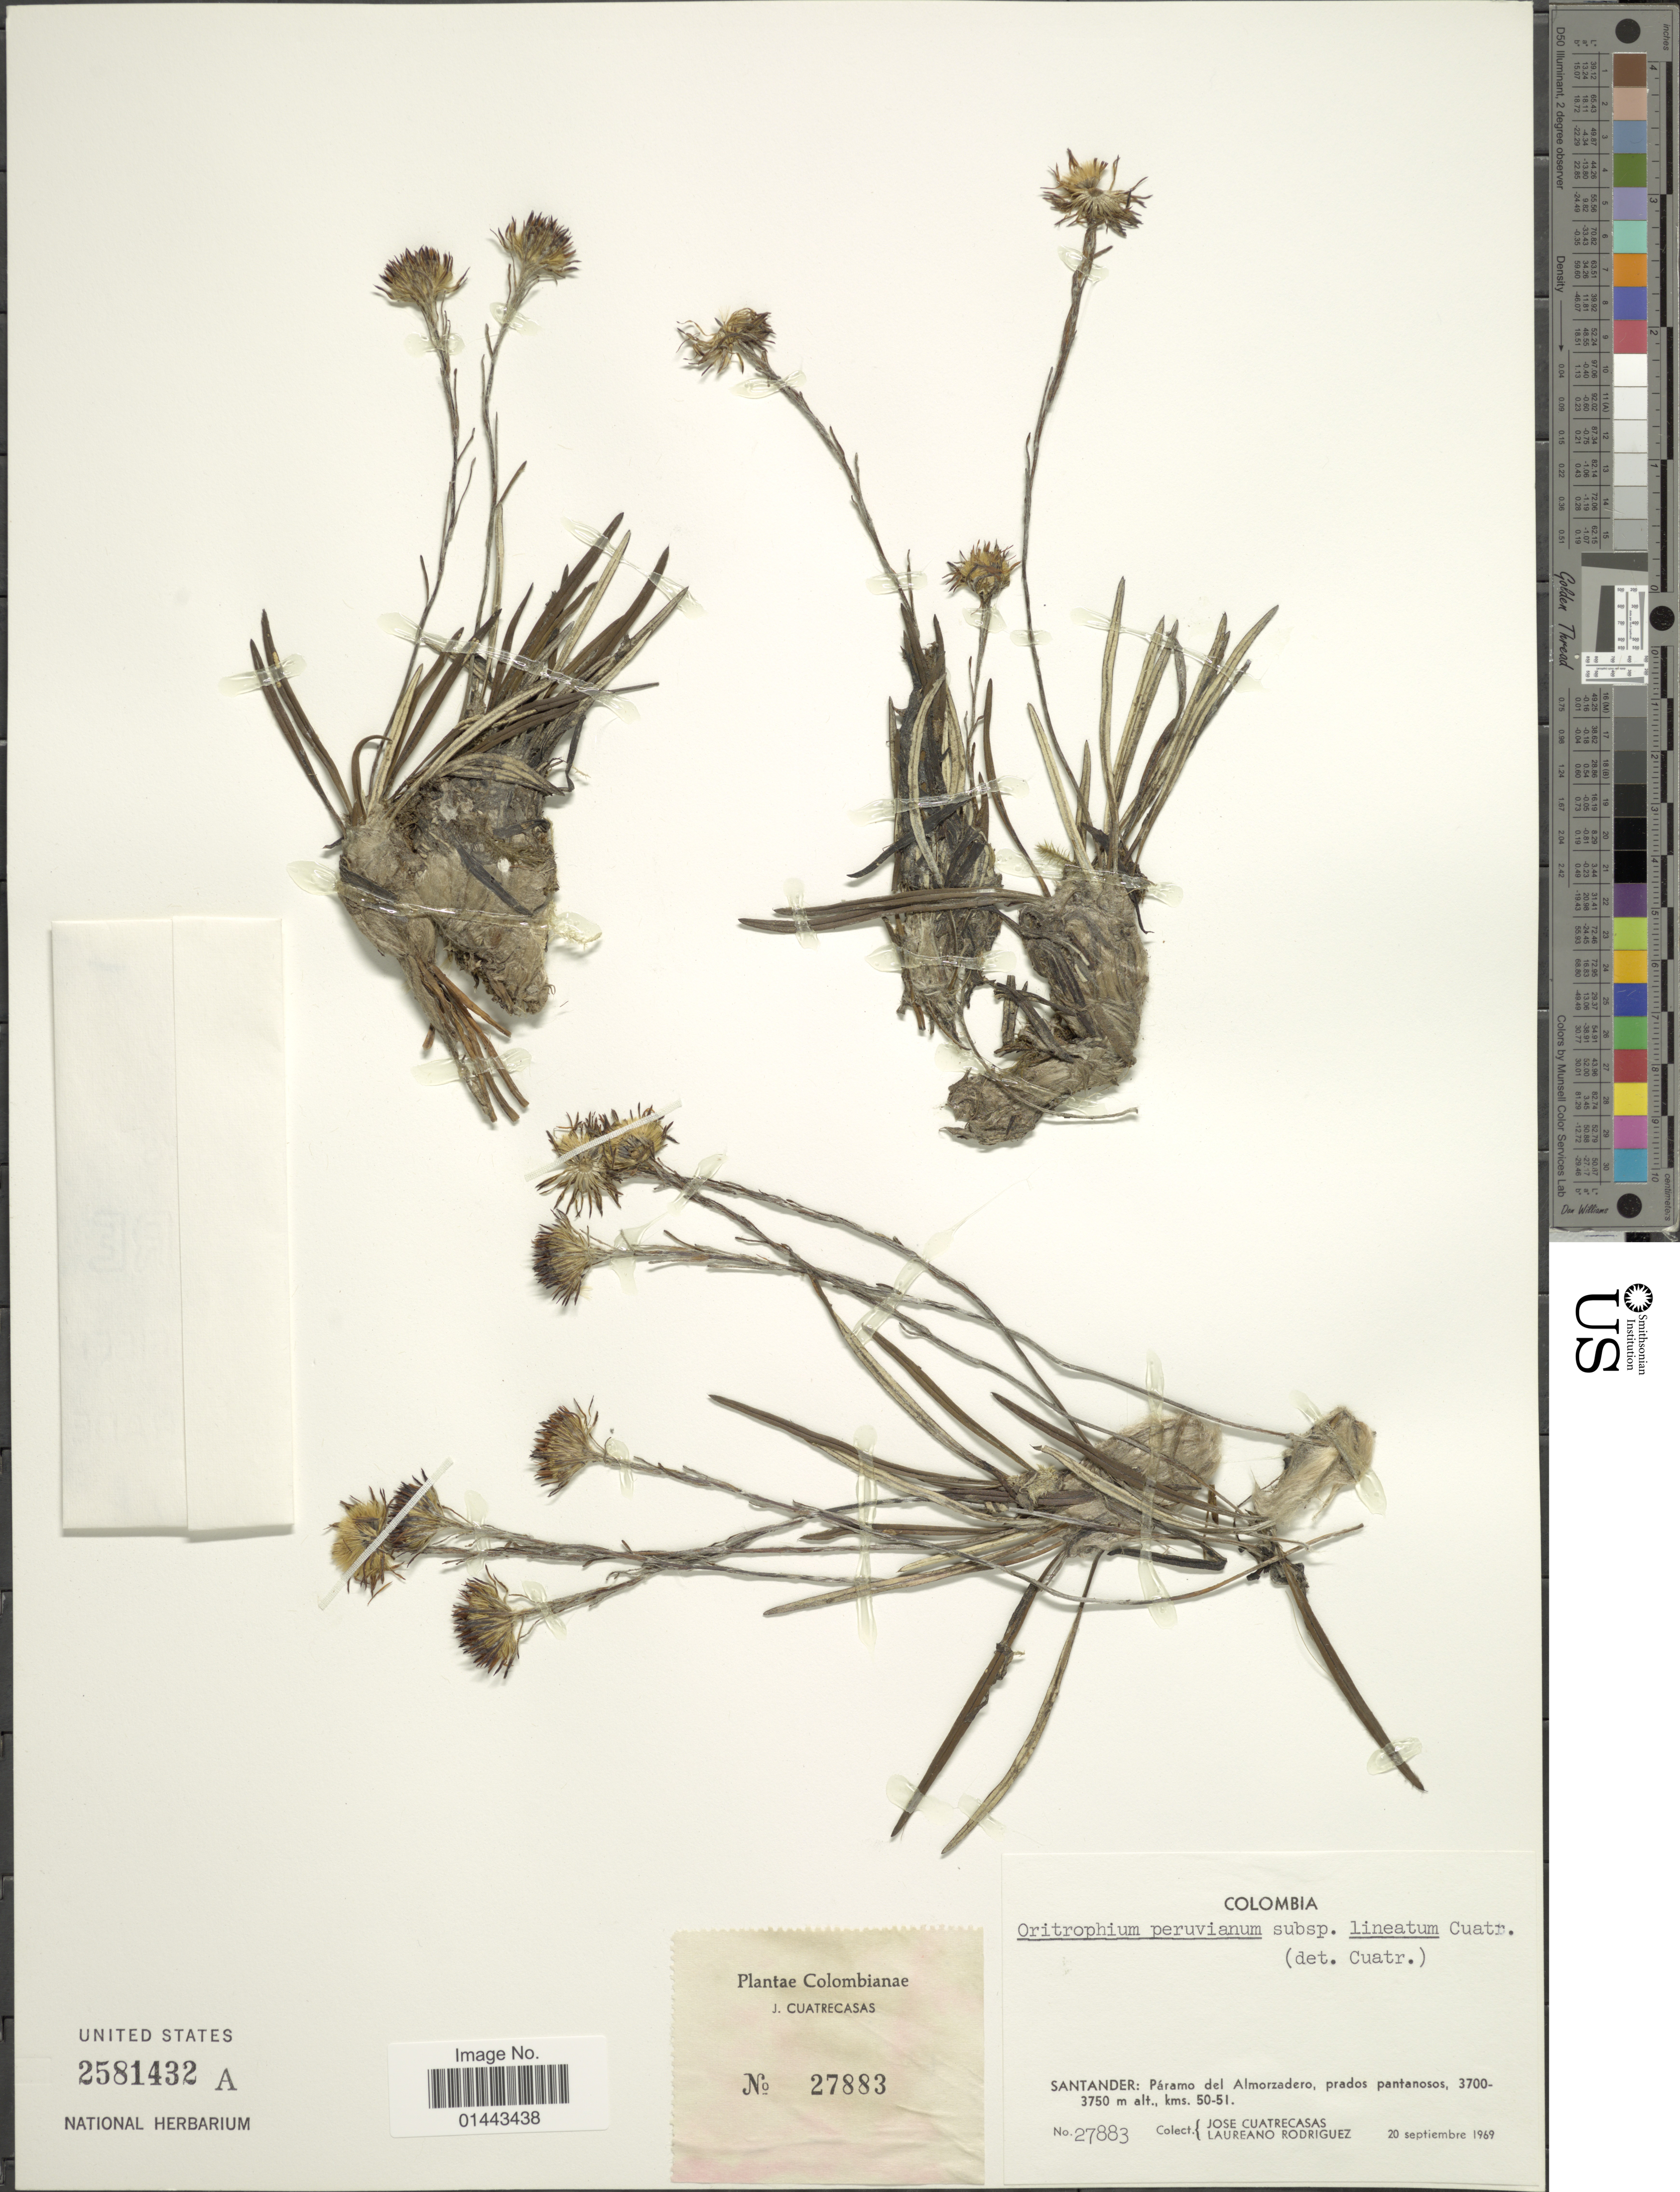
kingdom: Plantae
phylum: Tracheophyta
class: Magnoliopsida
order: Asterales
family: Asteraceae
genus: Oritrophium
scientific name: Oritrophium peruvianum subsp. lineatum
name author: (Cuatrec.) Cuatrec.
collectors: J. Cuatrecasas & L. Rodriguez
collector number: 27883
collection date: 1969-01-20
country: Colombia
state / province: Santander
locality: Paramo del Almorzadero prados pantanoso, kms. 50-51.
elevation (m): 3700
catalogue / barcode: US 2581432A